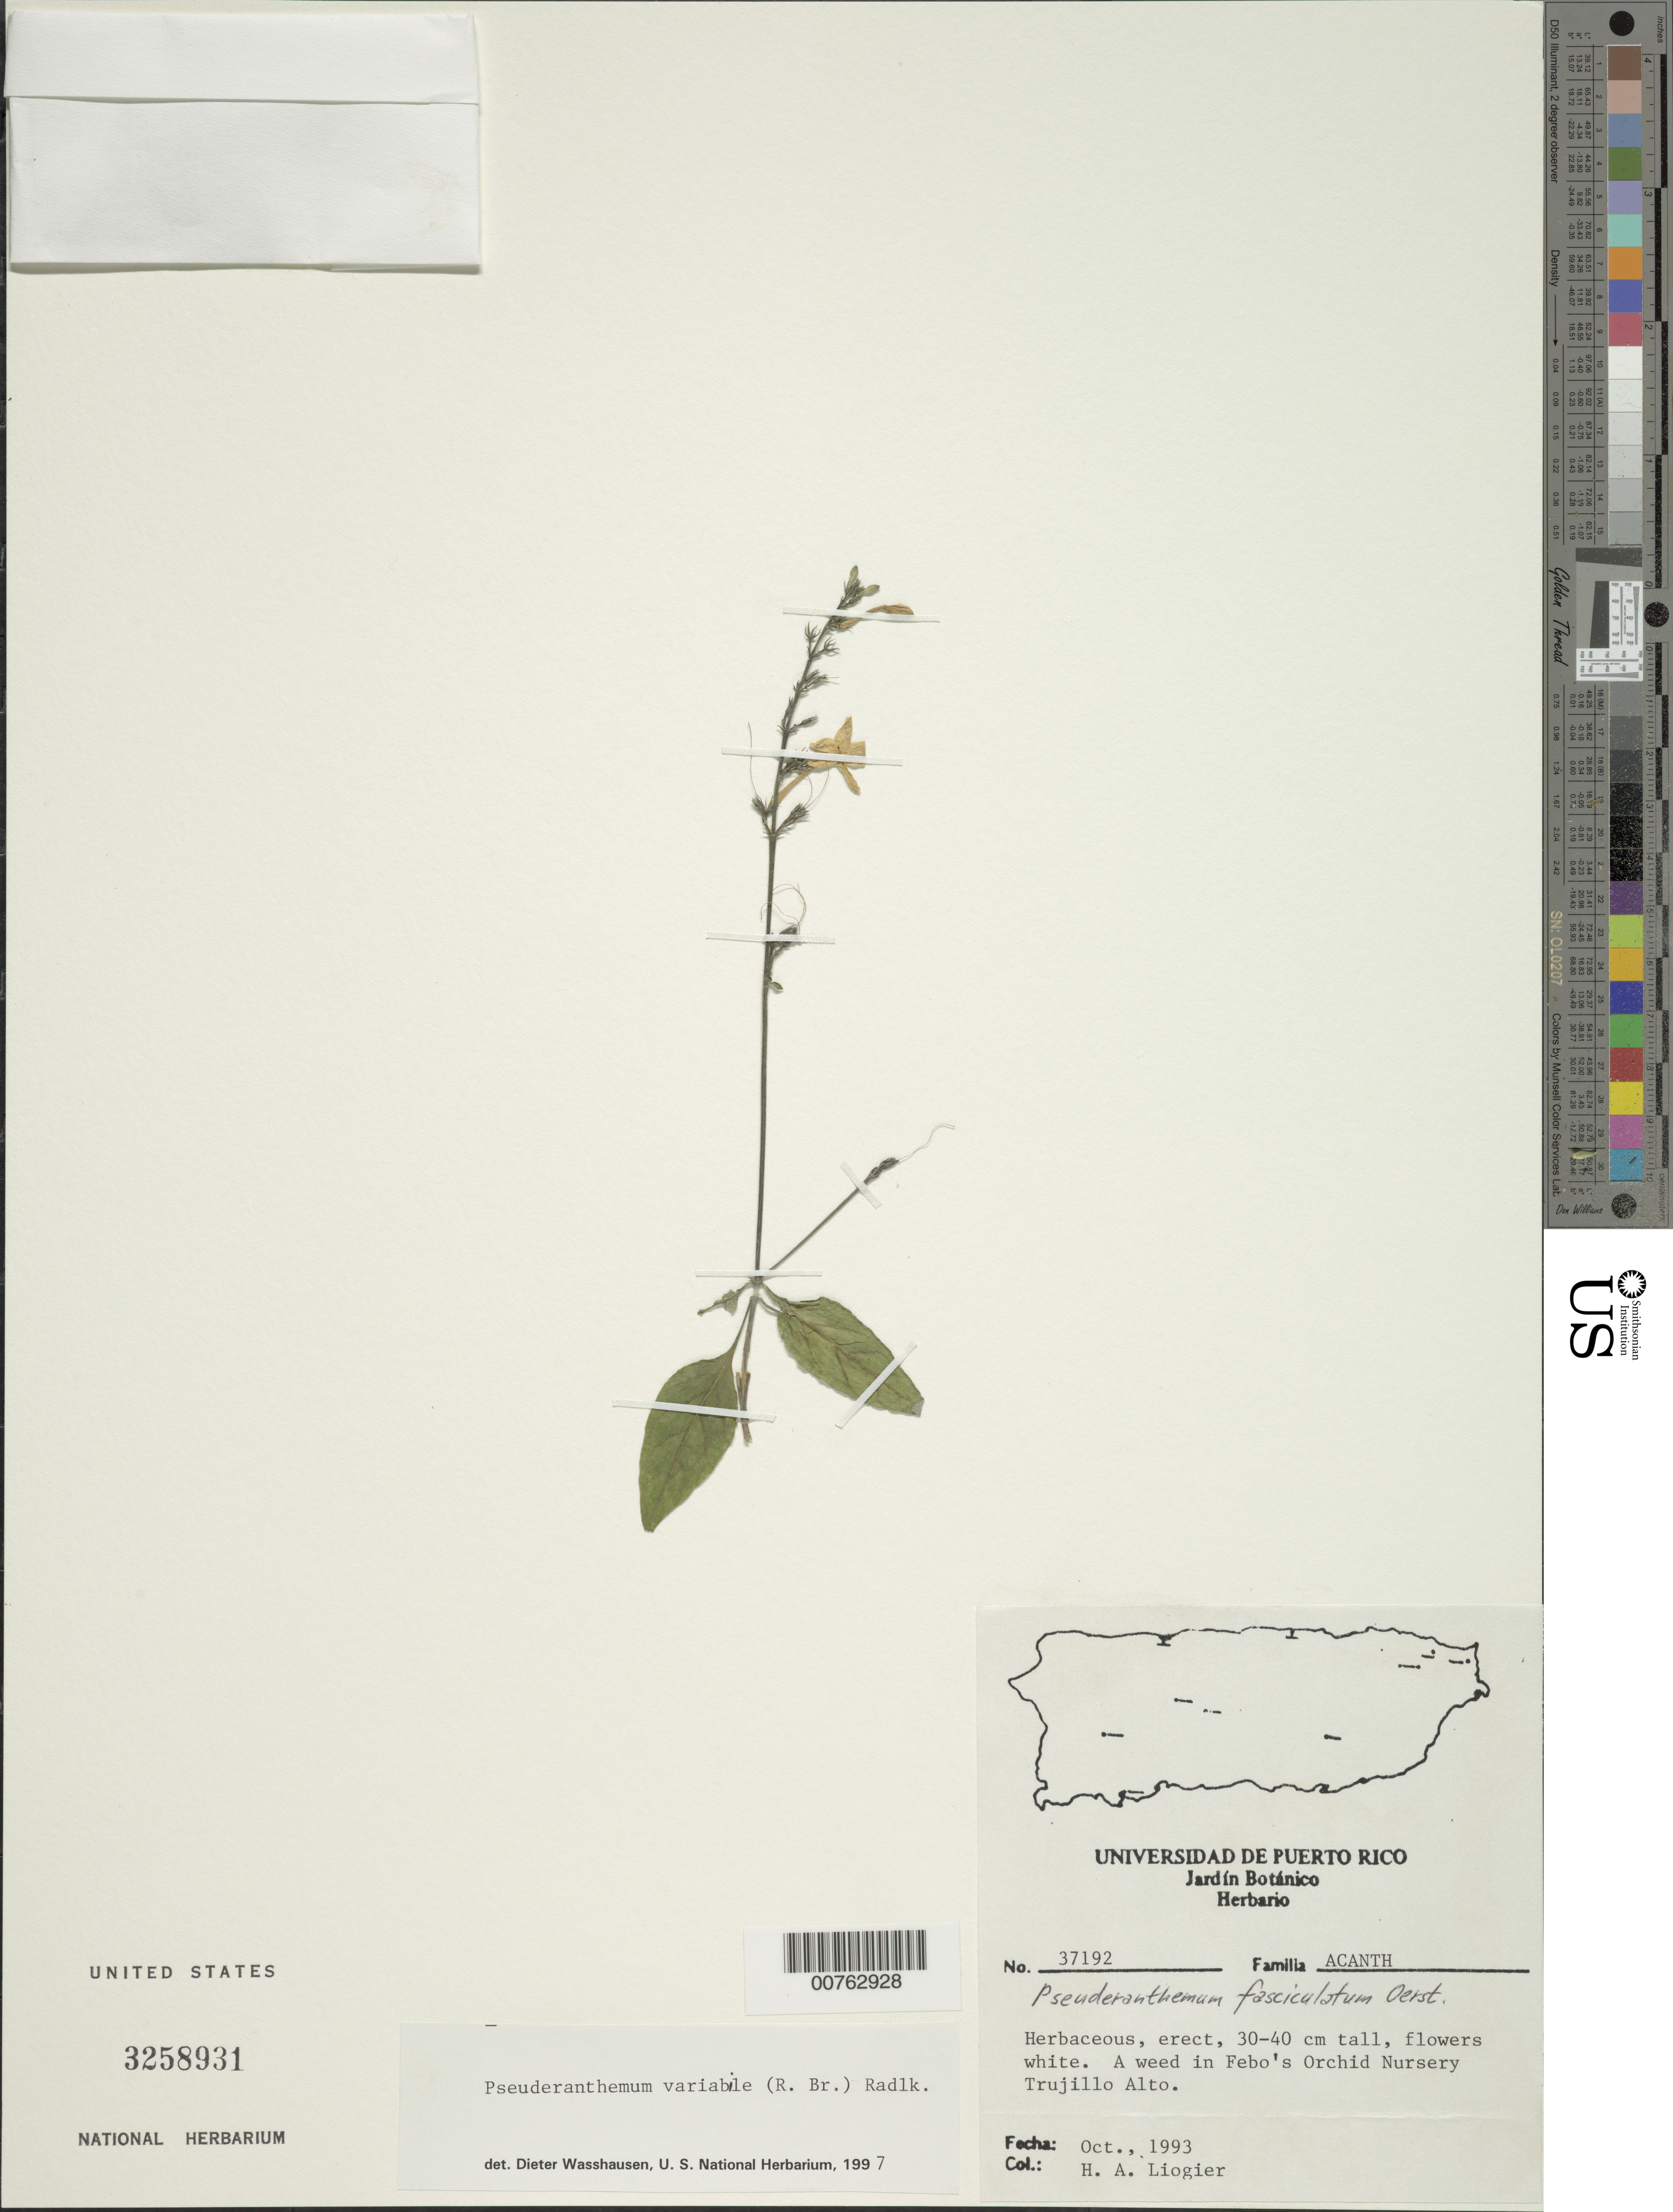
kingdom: Plantae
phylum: Tracheophyta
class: Magnoliopsida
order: Lamiales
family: Acanthaceae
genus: Pseuderanthemum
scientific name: Pseuderanthemum variabile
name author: (R. Br.) Radlk.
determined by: Wasshausen, Dieter C., (BOT), Smithsonian Institution - National Museum of Natural History (UNITED STATES)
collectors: A. H. Liogier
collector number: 37192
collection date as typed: Oct 1993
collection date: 1993-10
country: Puerto Rico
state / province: Trujillo Alto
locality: Febo's Orchid Nursery, Trujillo Alto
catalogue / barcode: US 3258931